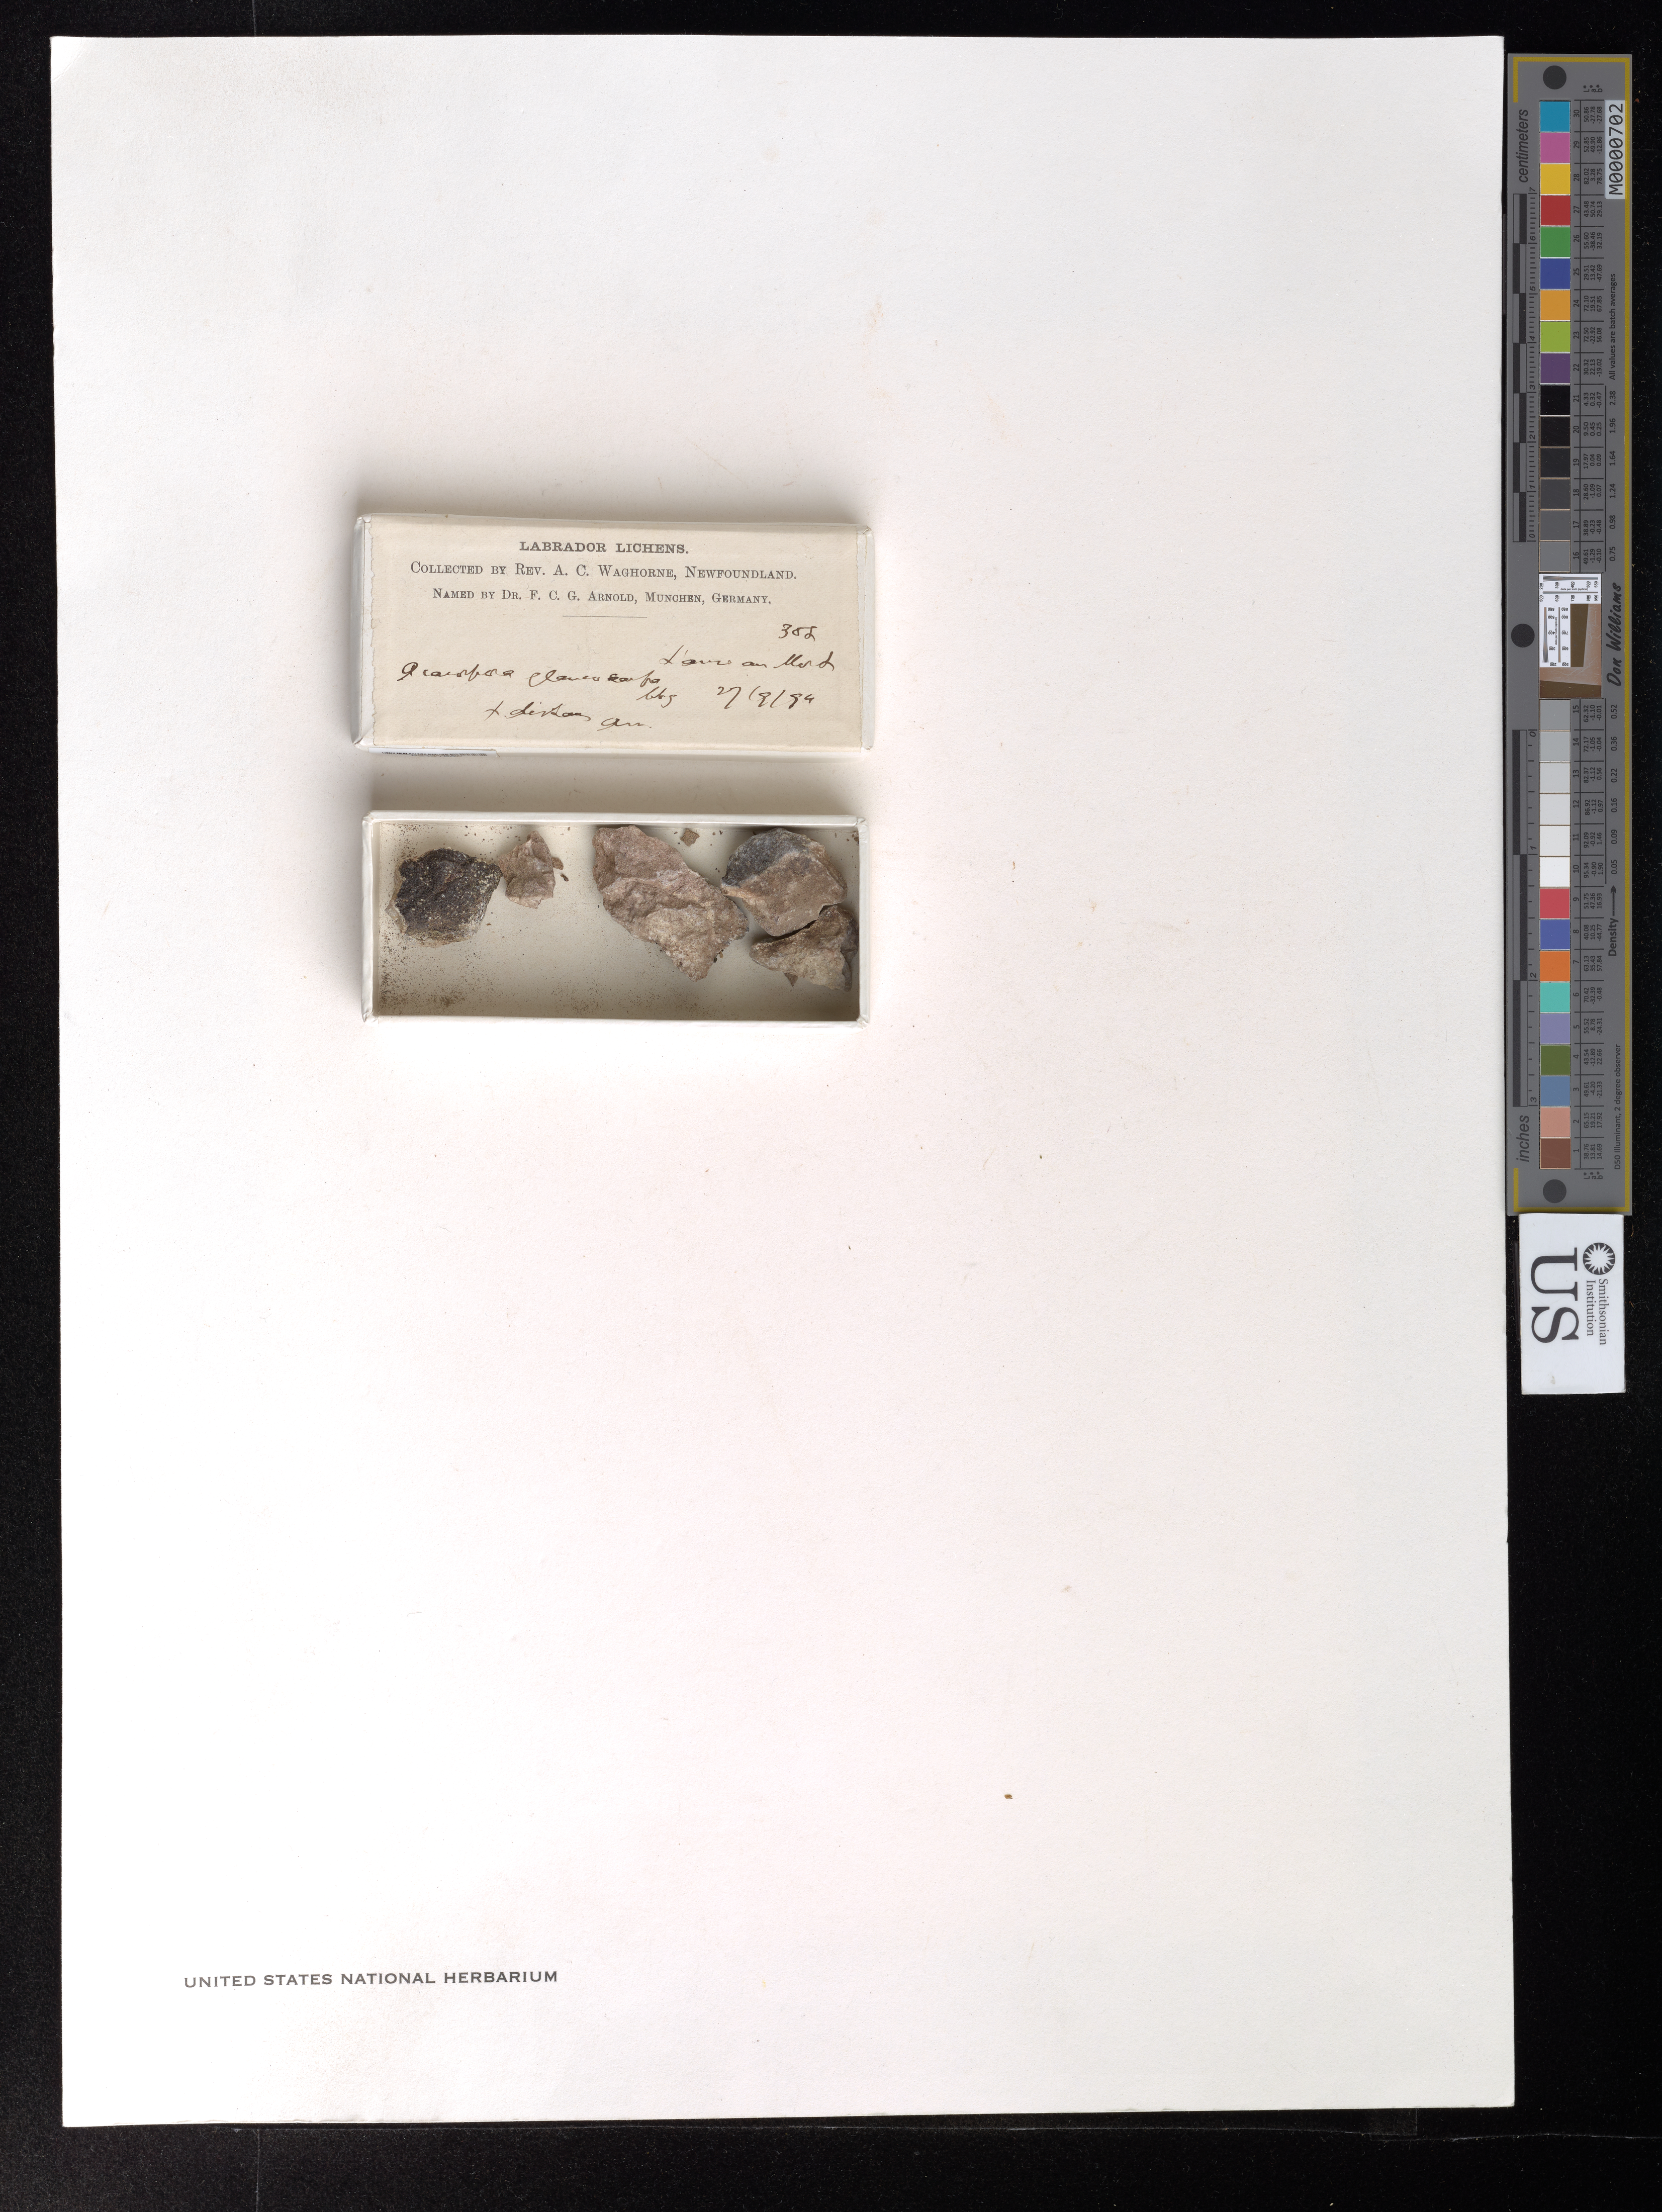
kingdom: Fungi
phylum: Ascomycota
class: Lecanoromycetes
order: Acarosporales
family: Acarosporaceae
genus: Acarospora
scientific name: Acarospora sp.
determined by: Lichen Identifications Updating Project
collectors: A. Waghorne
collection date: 1894-09-27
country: Canada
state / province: Newfoundland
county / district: Labrador